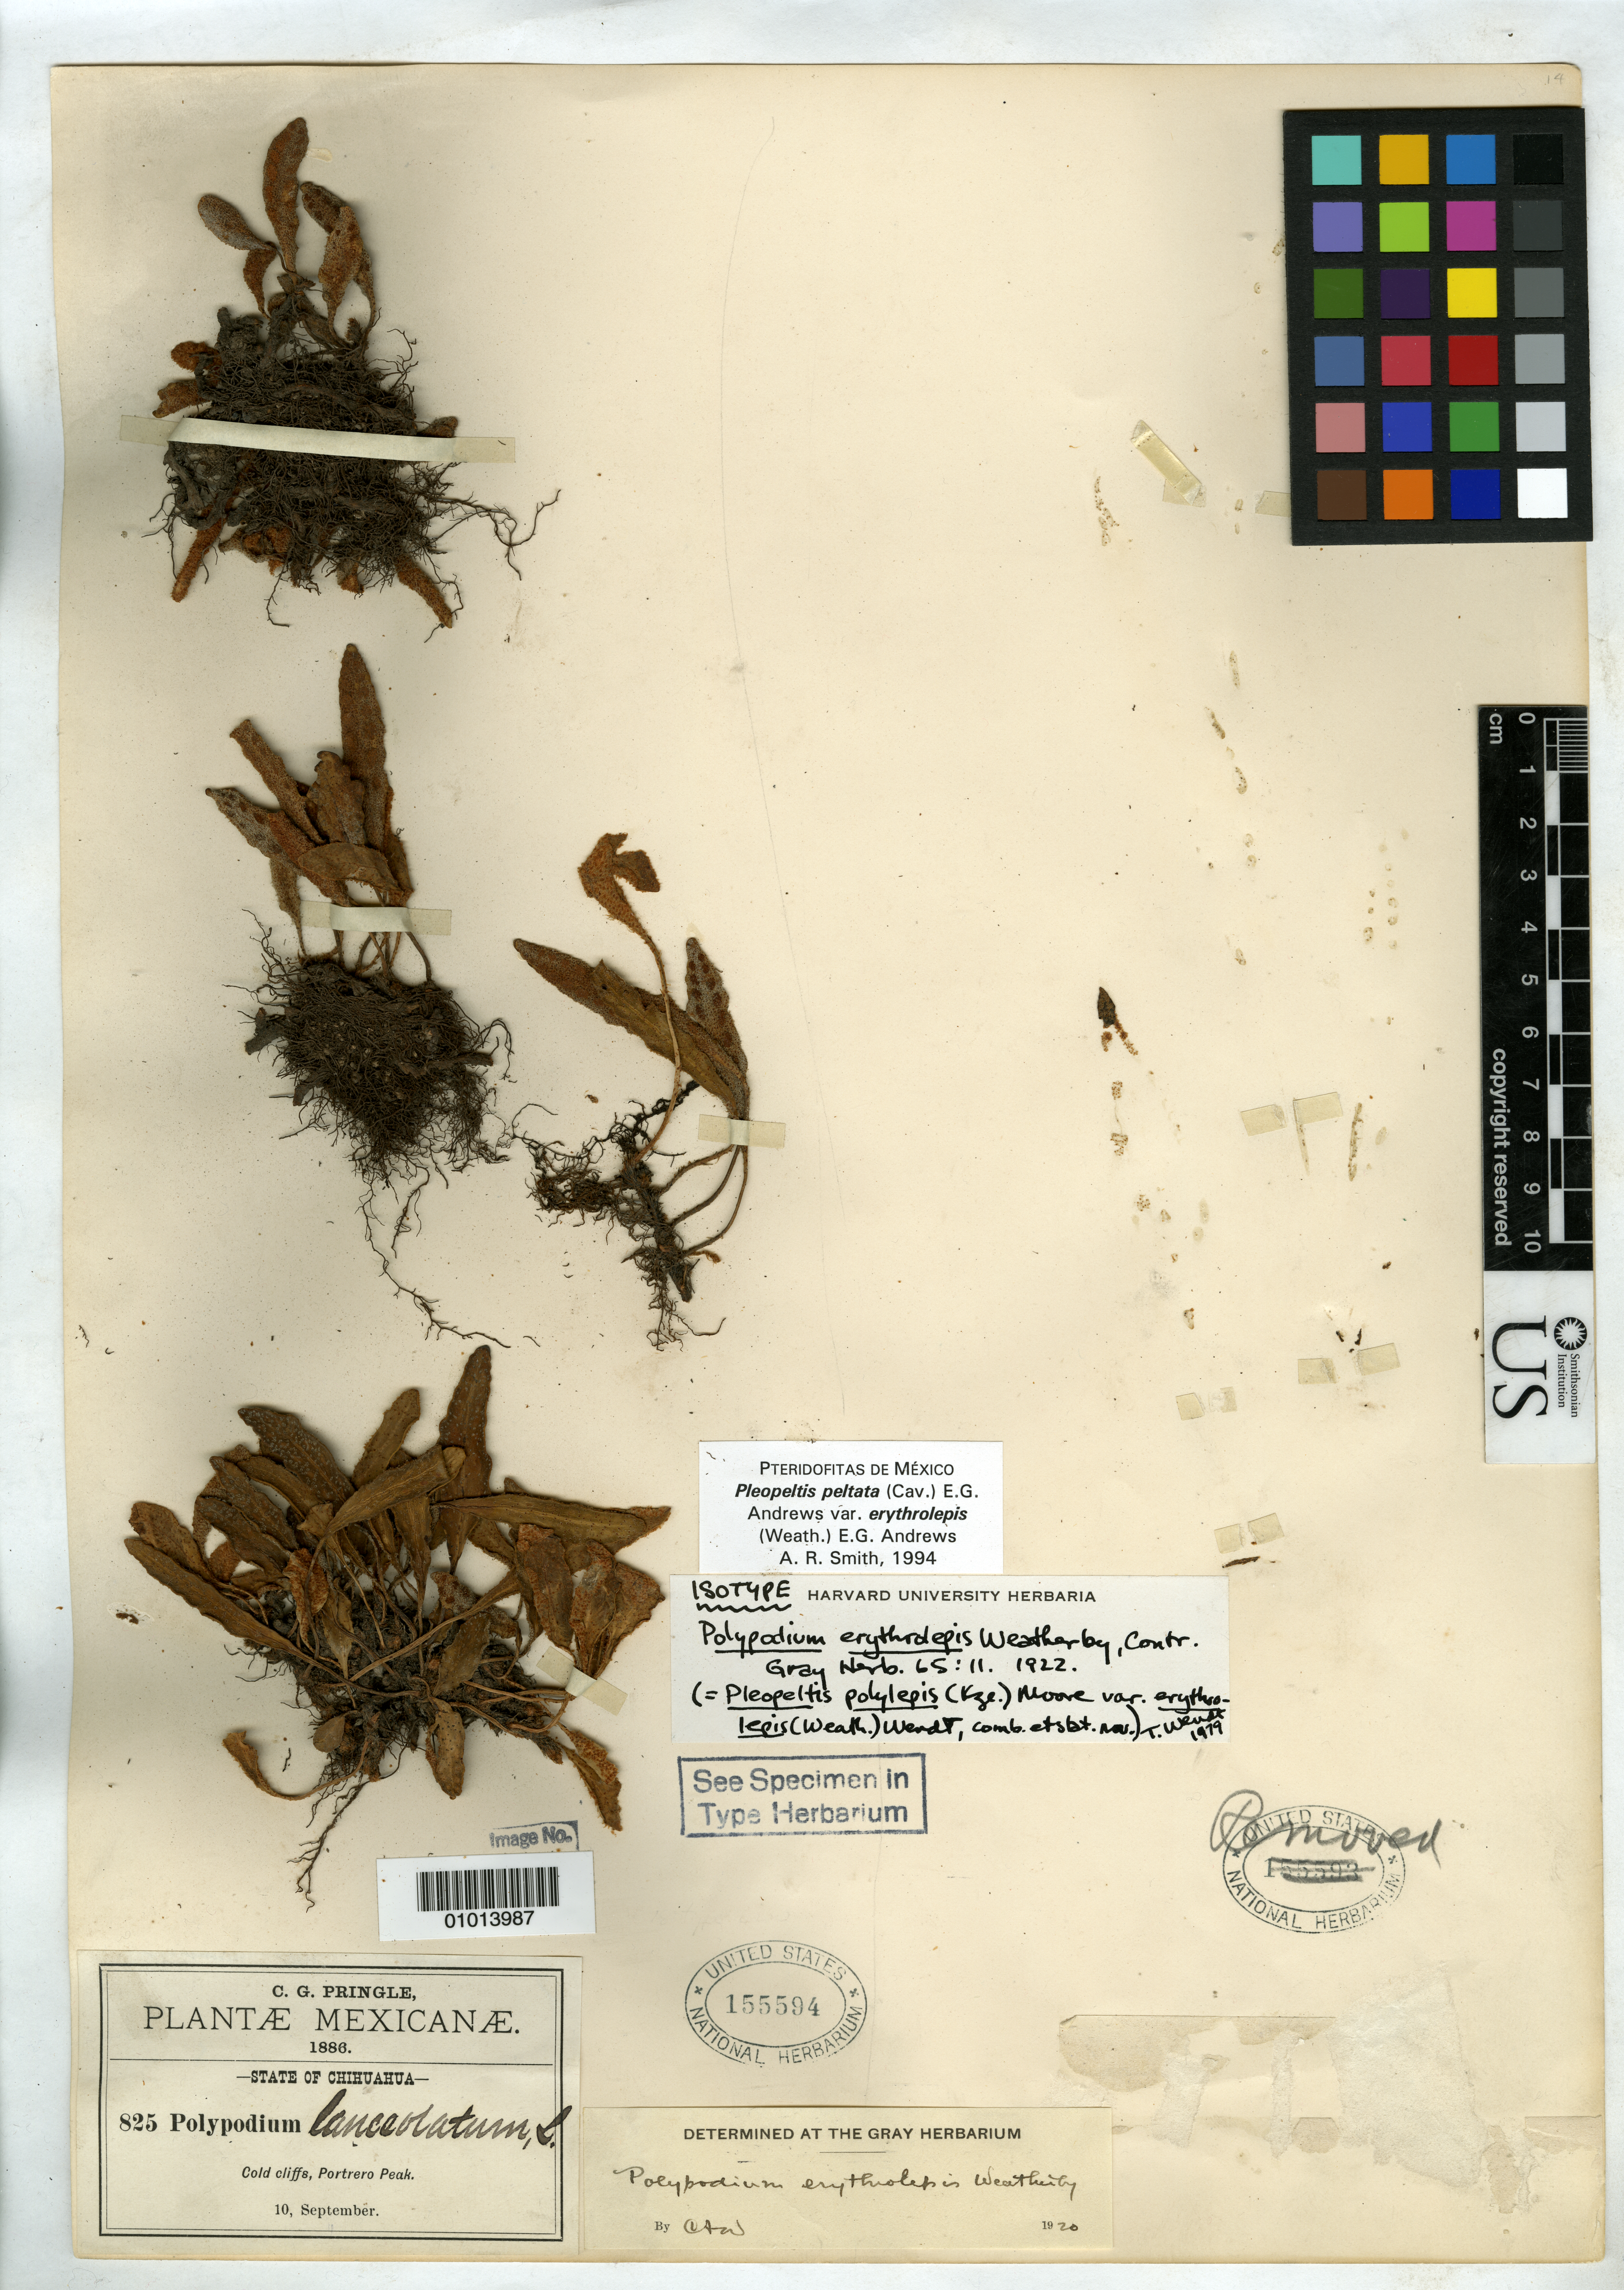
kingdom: Plantae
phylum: Tracheophyta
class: Polypodiopsida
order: Polypodiales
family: Polypodiaceae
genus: Polypodium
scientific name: Polypodium erythrolepis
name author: Weath.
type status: Isotype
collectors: C. G. Pringle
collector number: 825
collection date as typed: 10 Sep 1886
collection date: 1886-09-10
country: Mexico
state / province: Chihuahua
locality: Cold cilffs, Portrero Peak.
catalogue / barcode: US 155594